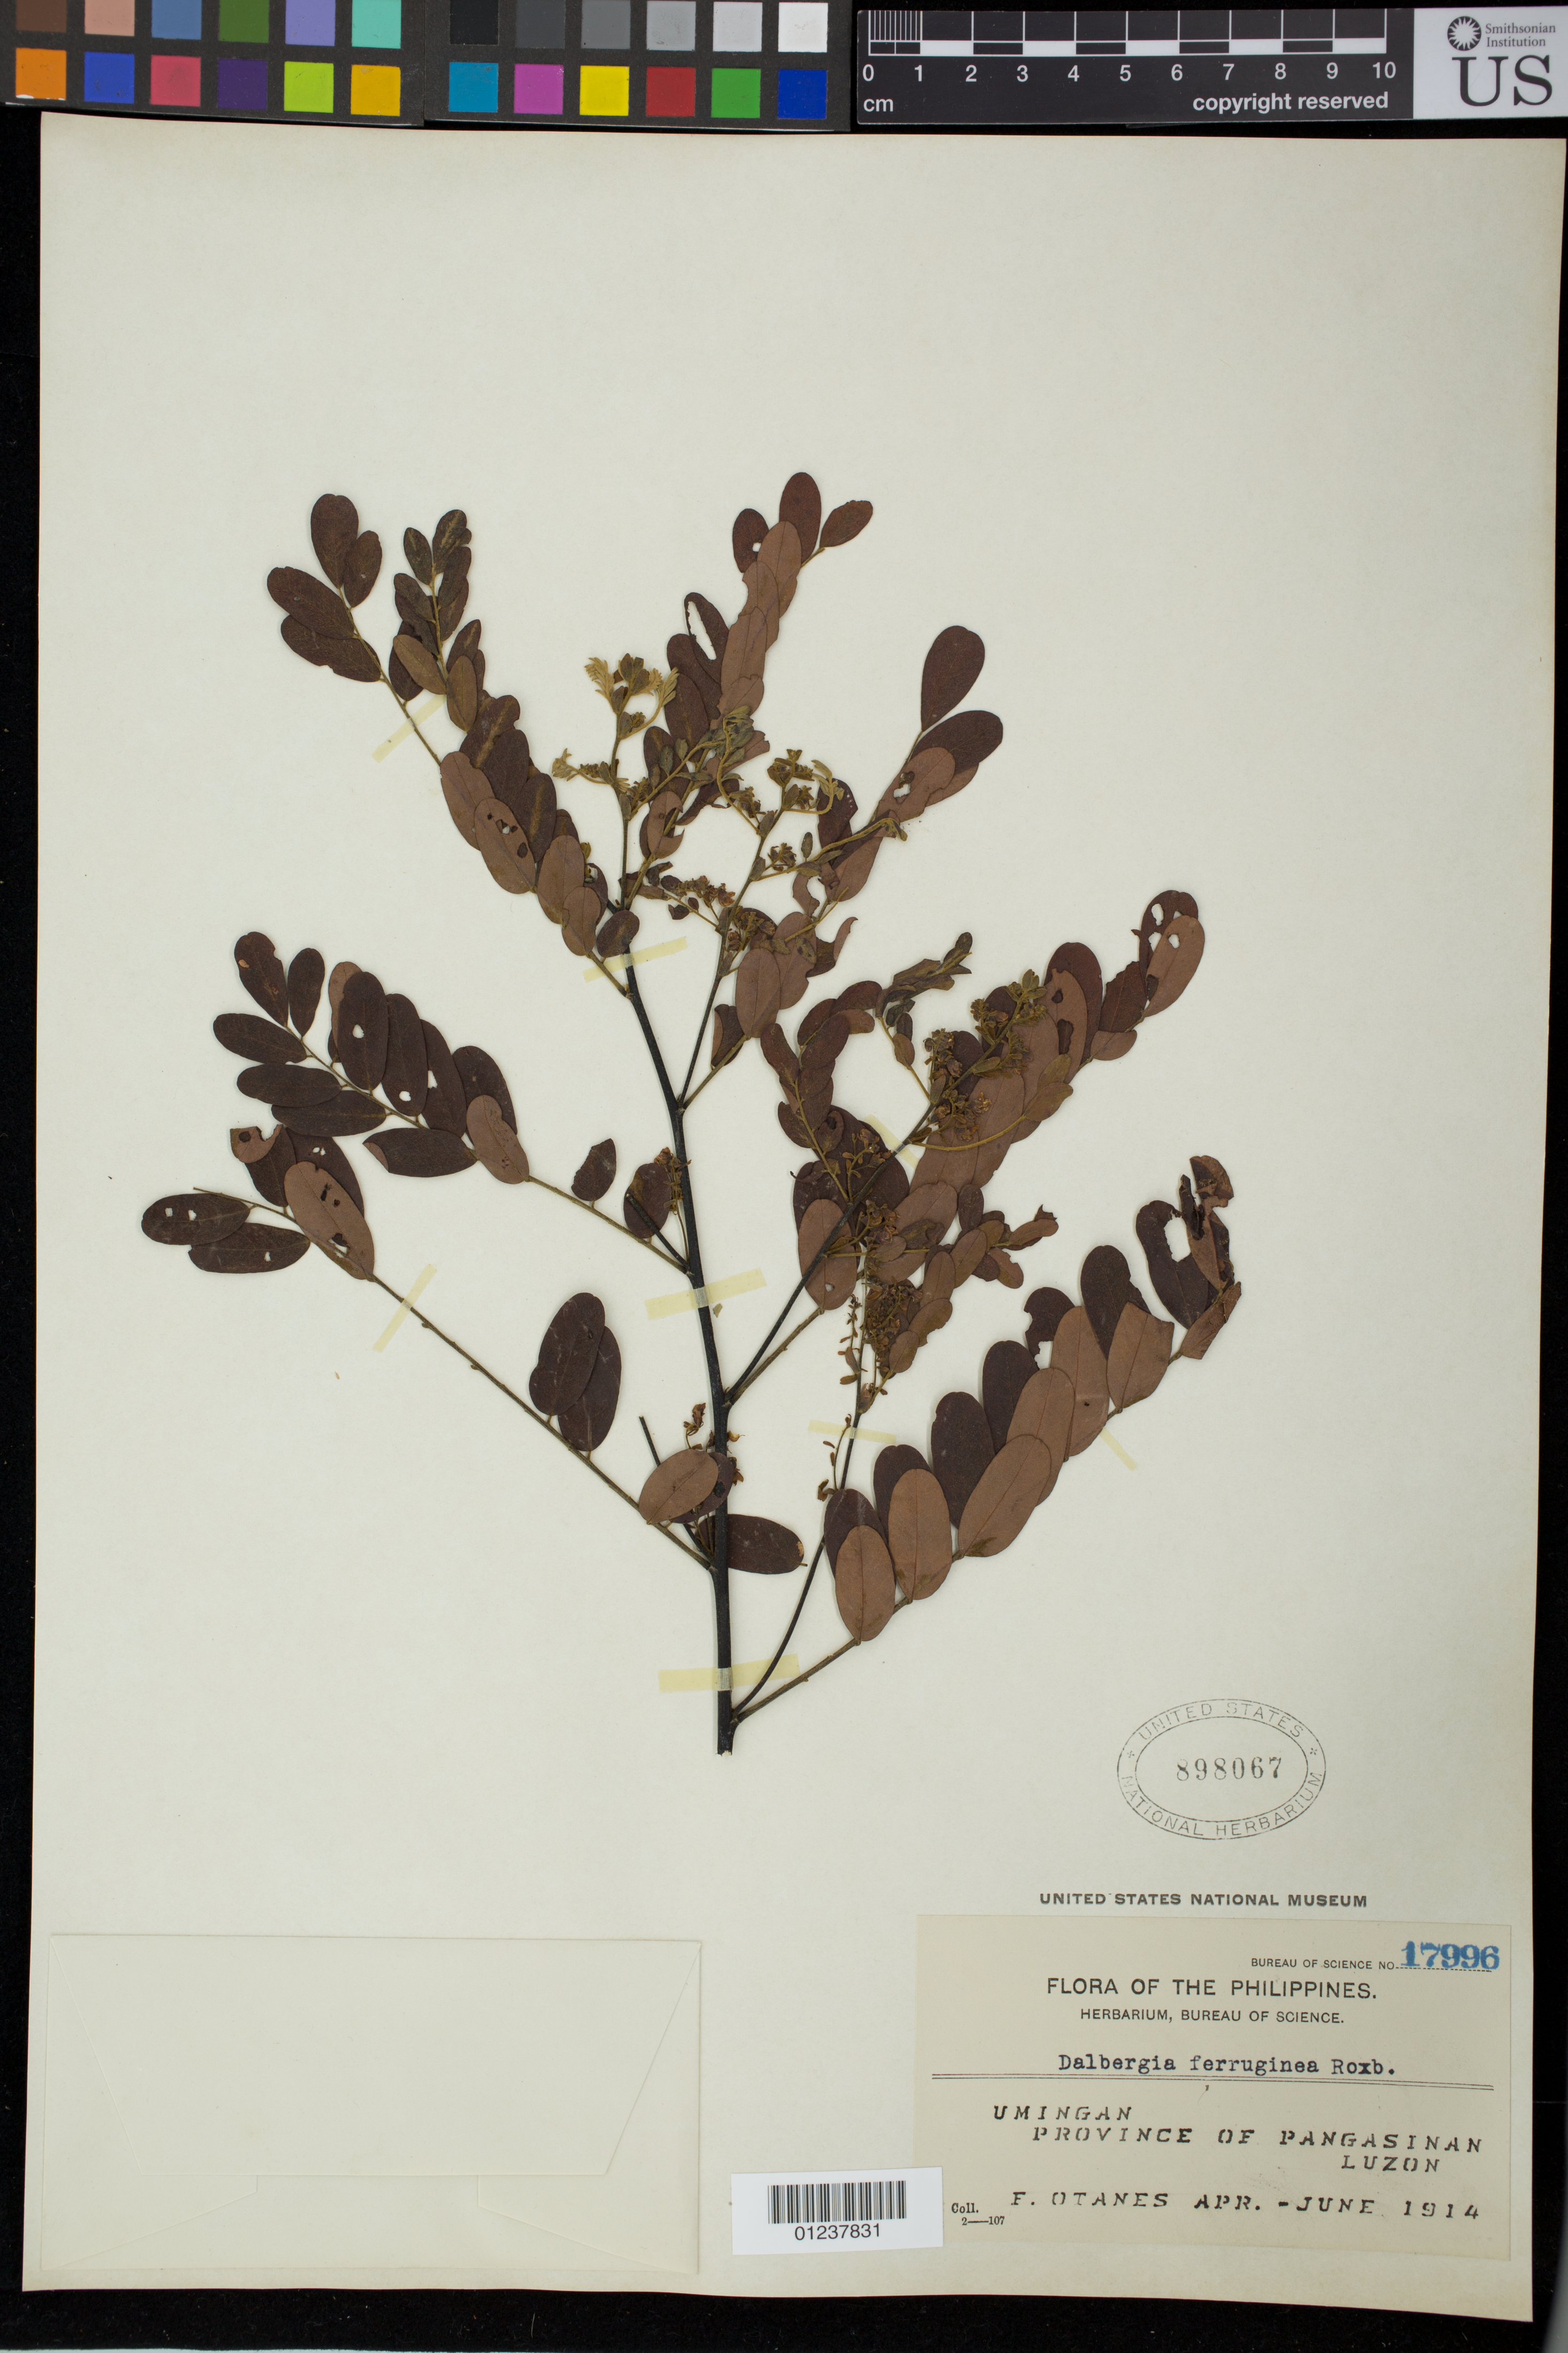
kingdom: Plantae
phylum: Tracheophyta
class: Magnoliopsida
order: Fabales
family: Fabaceae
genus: Dalbergia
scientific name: Dalbergia ferruginea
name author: Roxb.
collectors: F. Otanes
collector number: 17996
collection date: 1914-04/1914-06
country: Philippines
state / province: Ilocos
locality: Umingan, Province of Pangasinan, Island of Luzon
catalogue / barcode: US 898067